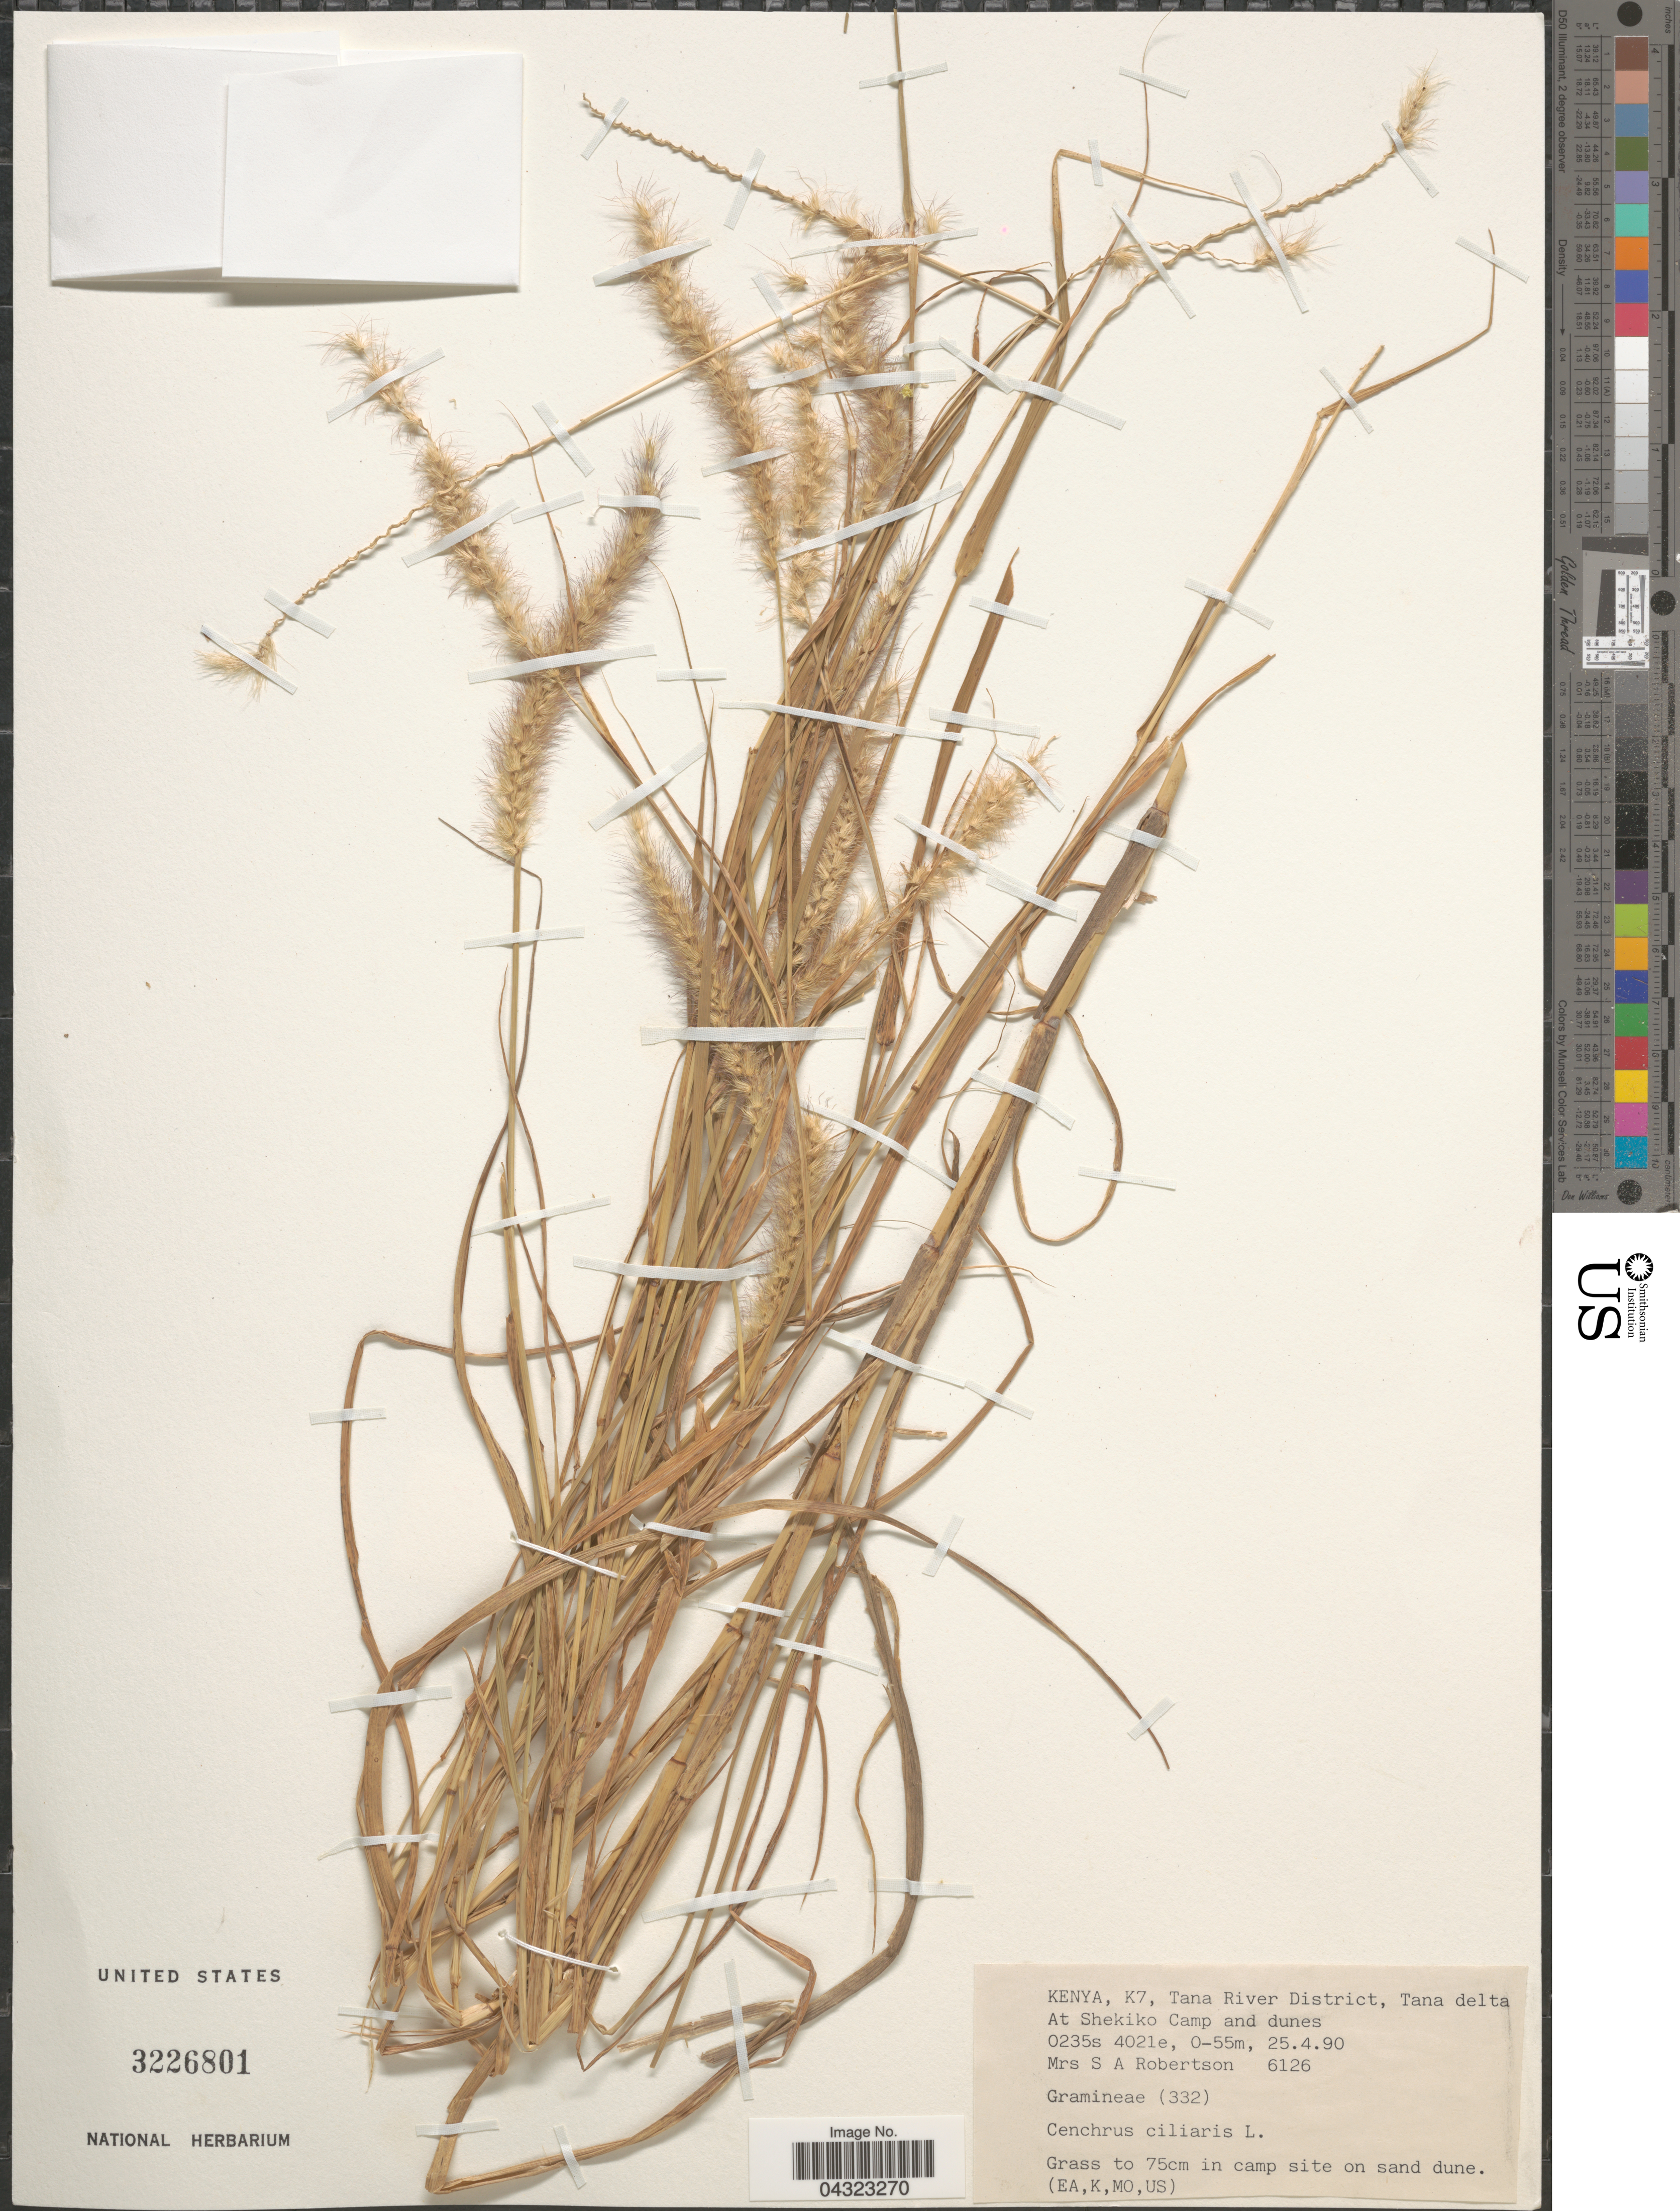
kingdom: Plantae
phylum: Tracheophyta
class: Liliopsida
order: Poales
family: Poaceae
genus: Cenchrus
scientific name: Cenchrus ciliaris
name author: L.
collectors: S. Robertson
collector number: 6126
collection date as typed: Transcribed d/m/y: 25/4/90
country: Kenya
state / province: Tana River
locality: K7, Tana River District, Tana delta. At Shekiko Camp and dunes.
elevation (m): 0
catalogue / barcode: US 3226801